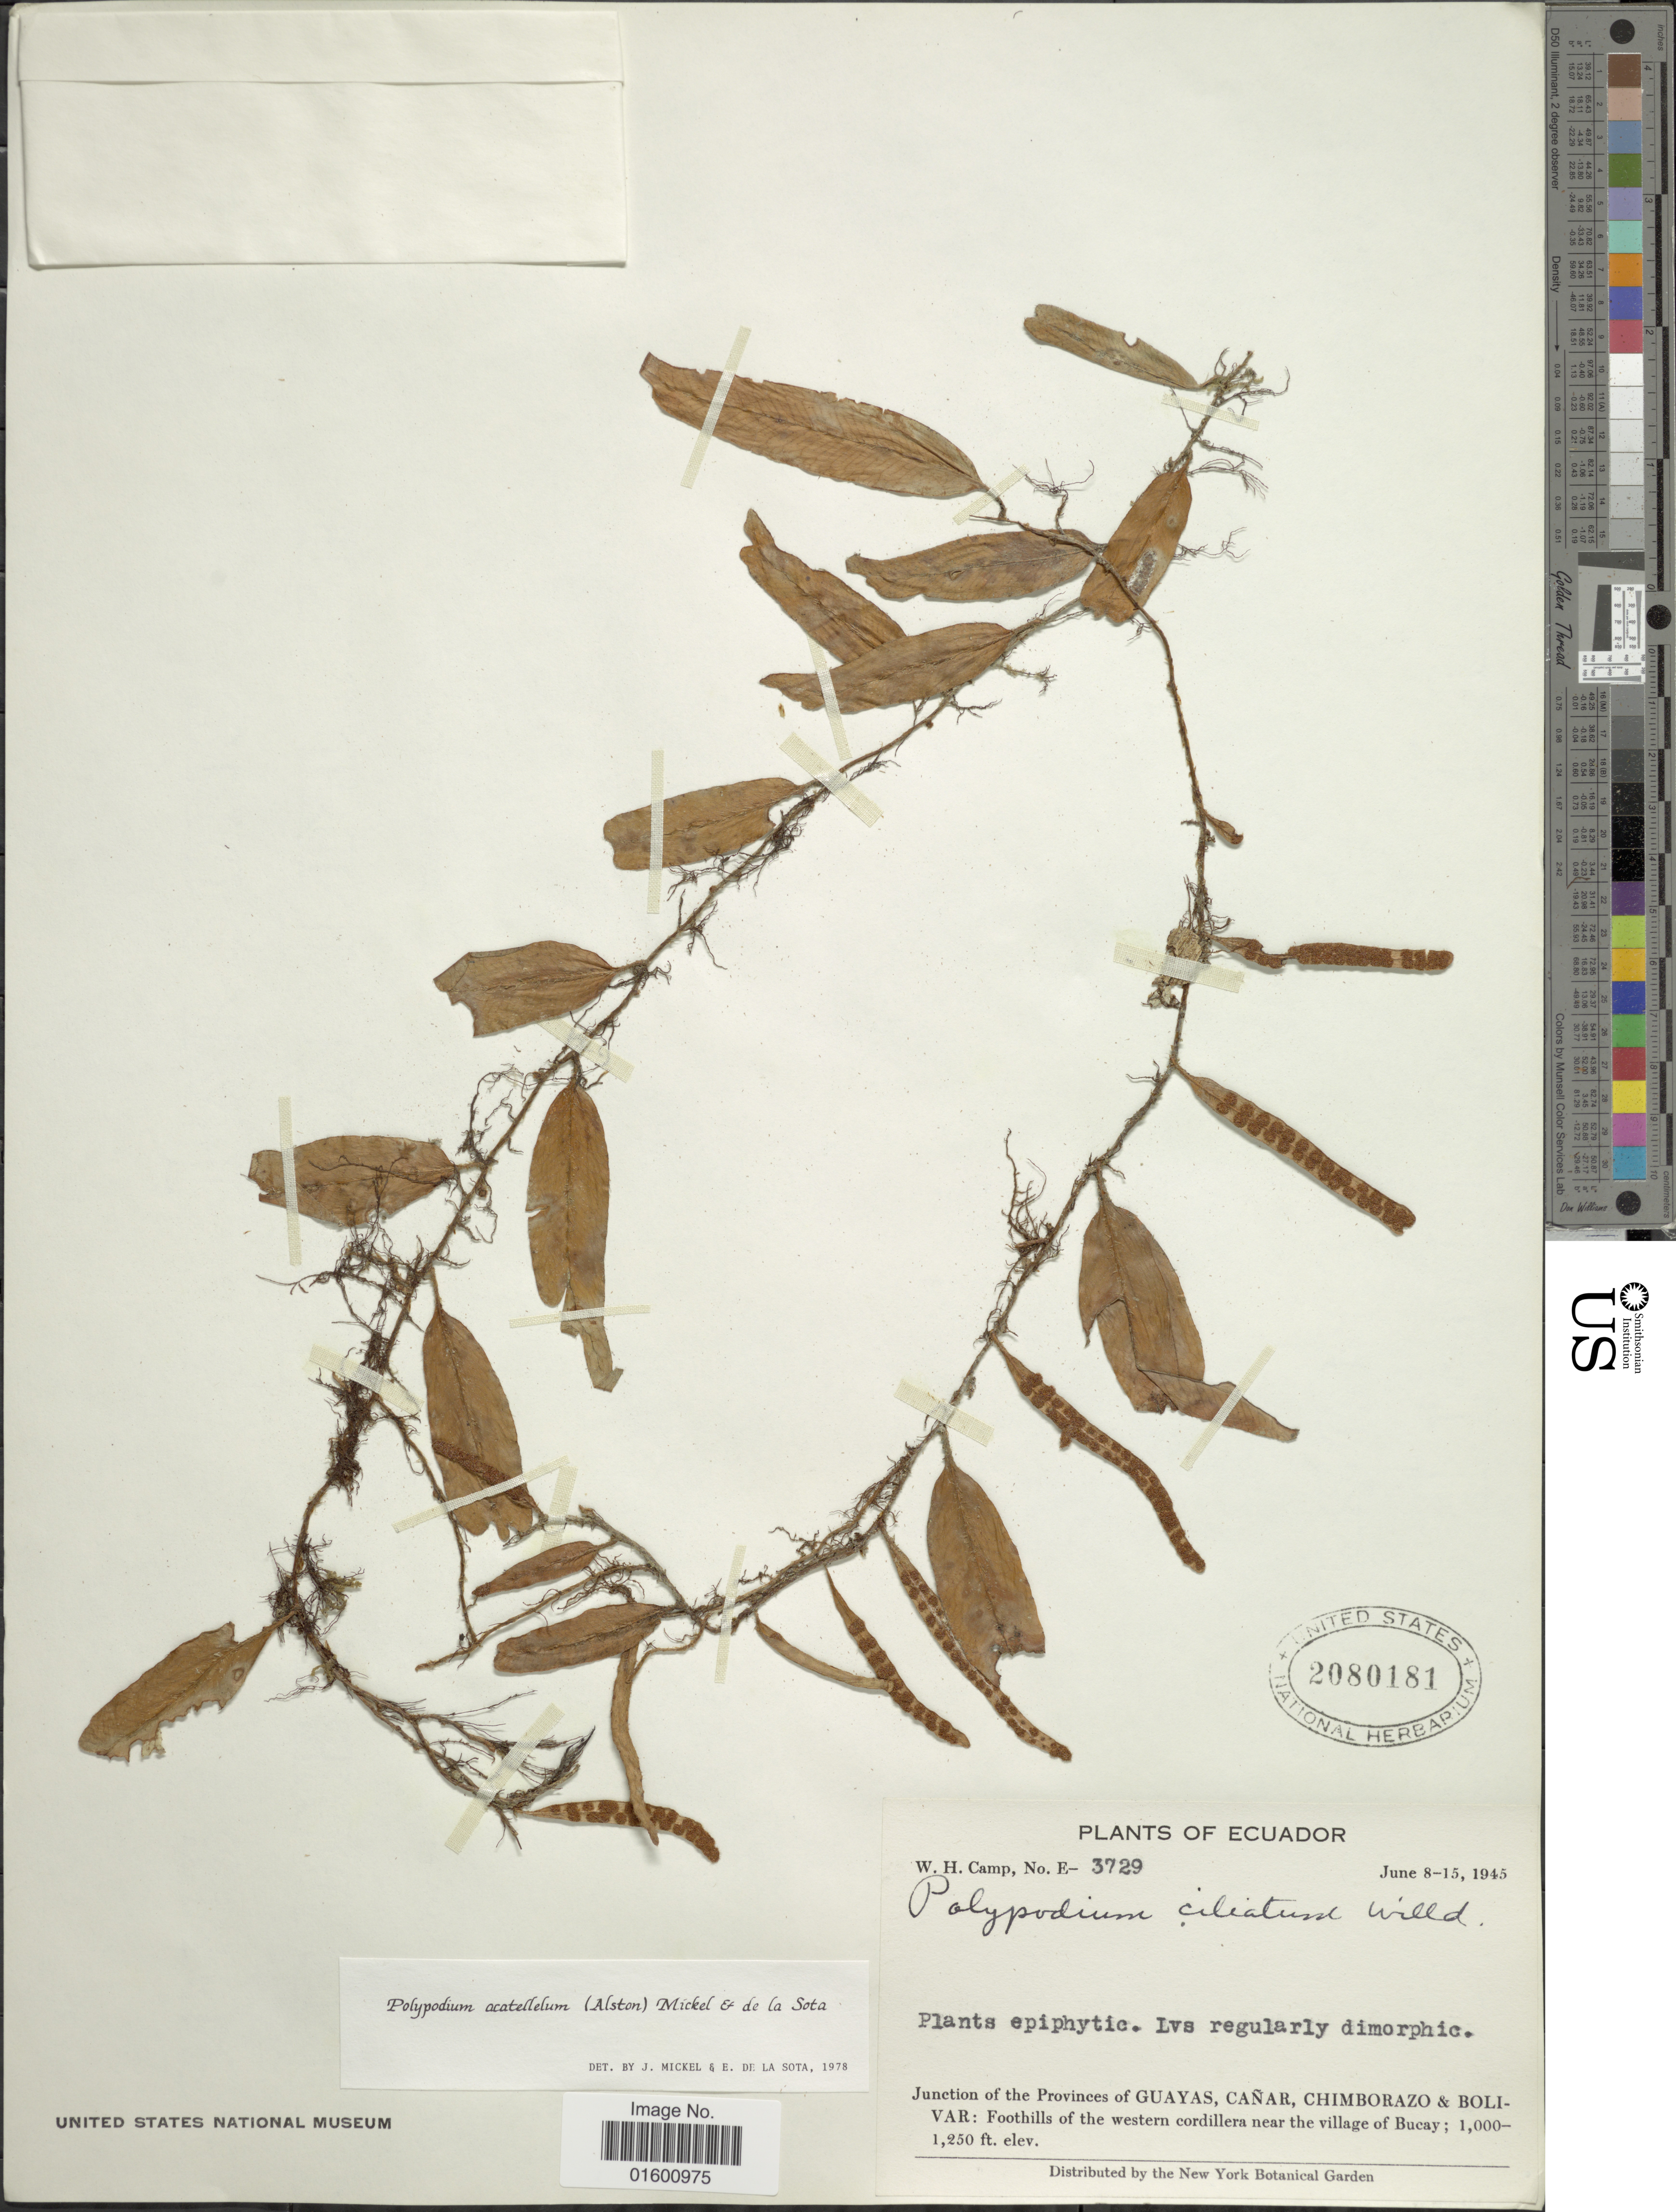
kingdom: Plantae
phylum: Tracheophyta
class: Polypodiopsida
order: Polypodiales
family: Polypodiaceae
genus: Microgramma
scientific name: Microgramma acatallela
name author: Alston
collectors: W. H. Camp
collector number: E3729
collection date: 1945-06-08/1945-06-15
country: Ecuador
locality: Junction of the Provinces of Guayas, Canar, Chimborazo & Bolivar: Foothills of the western Cordillera near the village of Bucay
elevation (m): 305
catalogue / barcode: US 2080181